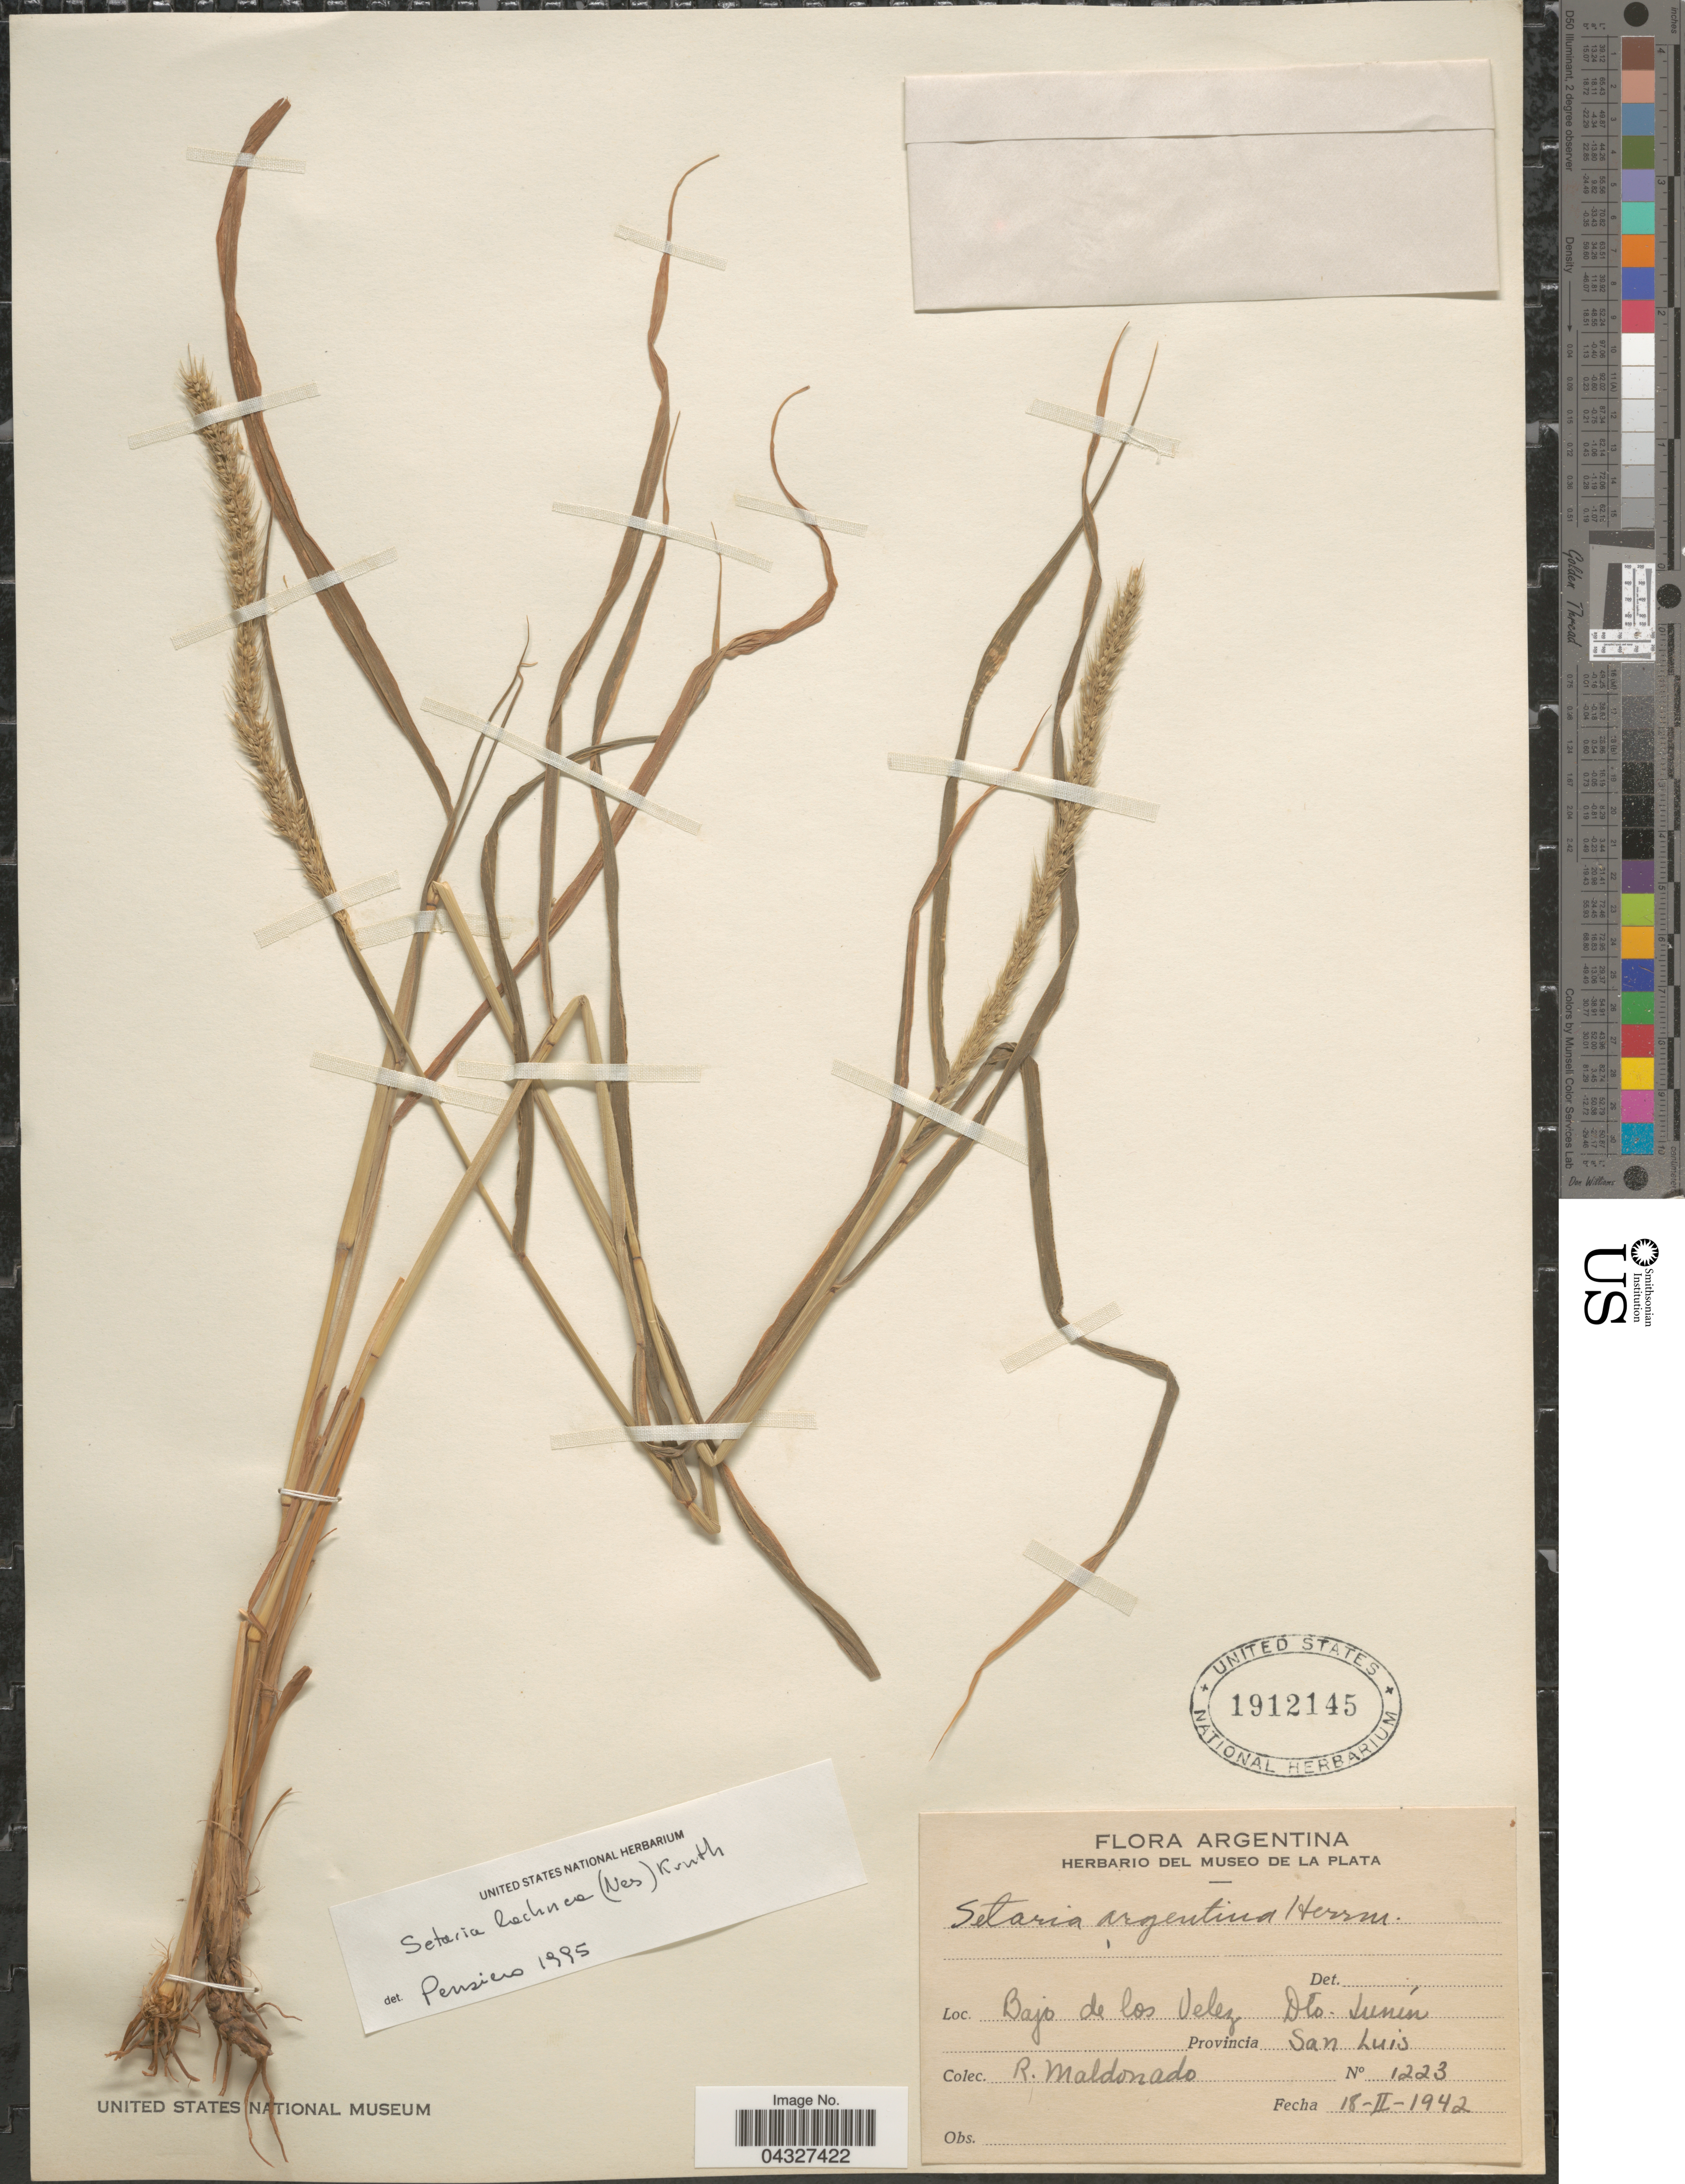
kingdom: Plantae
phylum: Tracheophyta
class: Liliopsida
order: Poales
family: Poaceae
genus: Setaria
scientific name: Setaria lachnea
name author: (Nees) Kunth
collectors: R. Maldonado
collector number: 1223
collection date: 1942-02-18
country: Argentina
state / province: San Luis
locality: Bajo de los Velez. Dto. Junín. Provincia San Luis.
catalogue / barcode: US 1912145